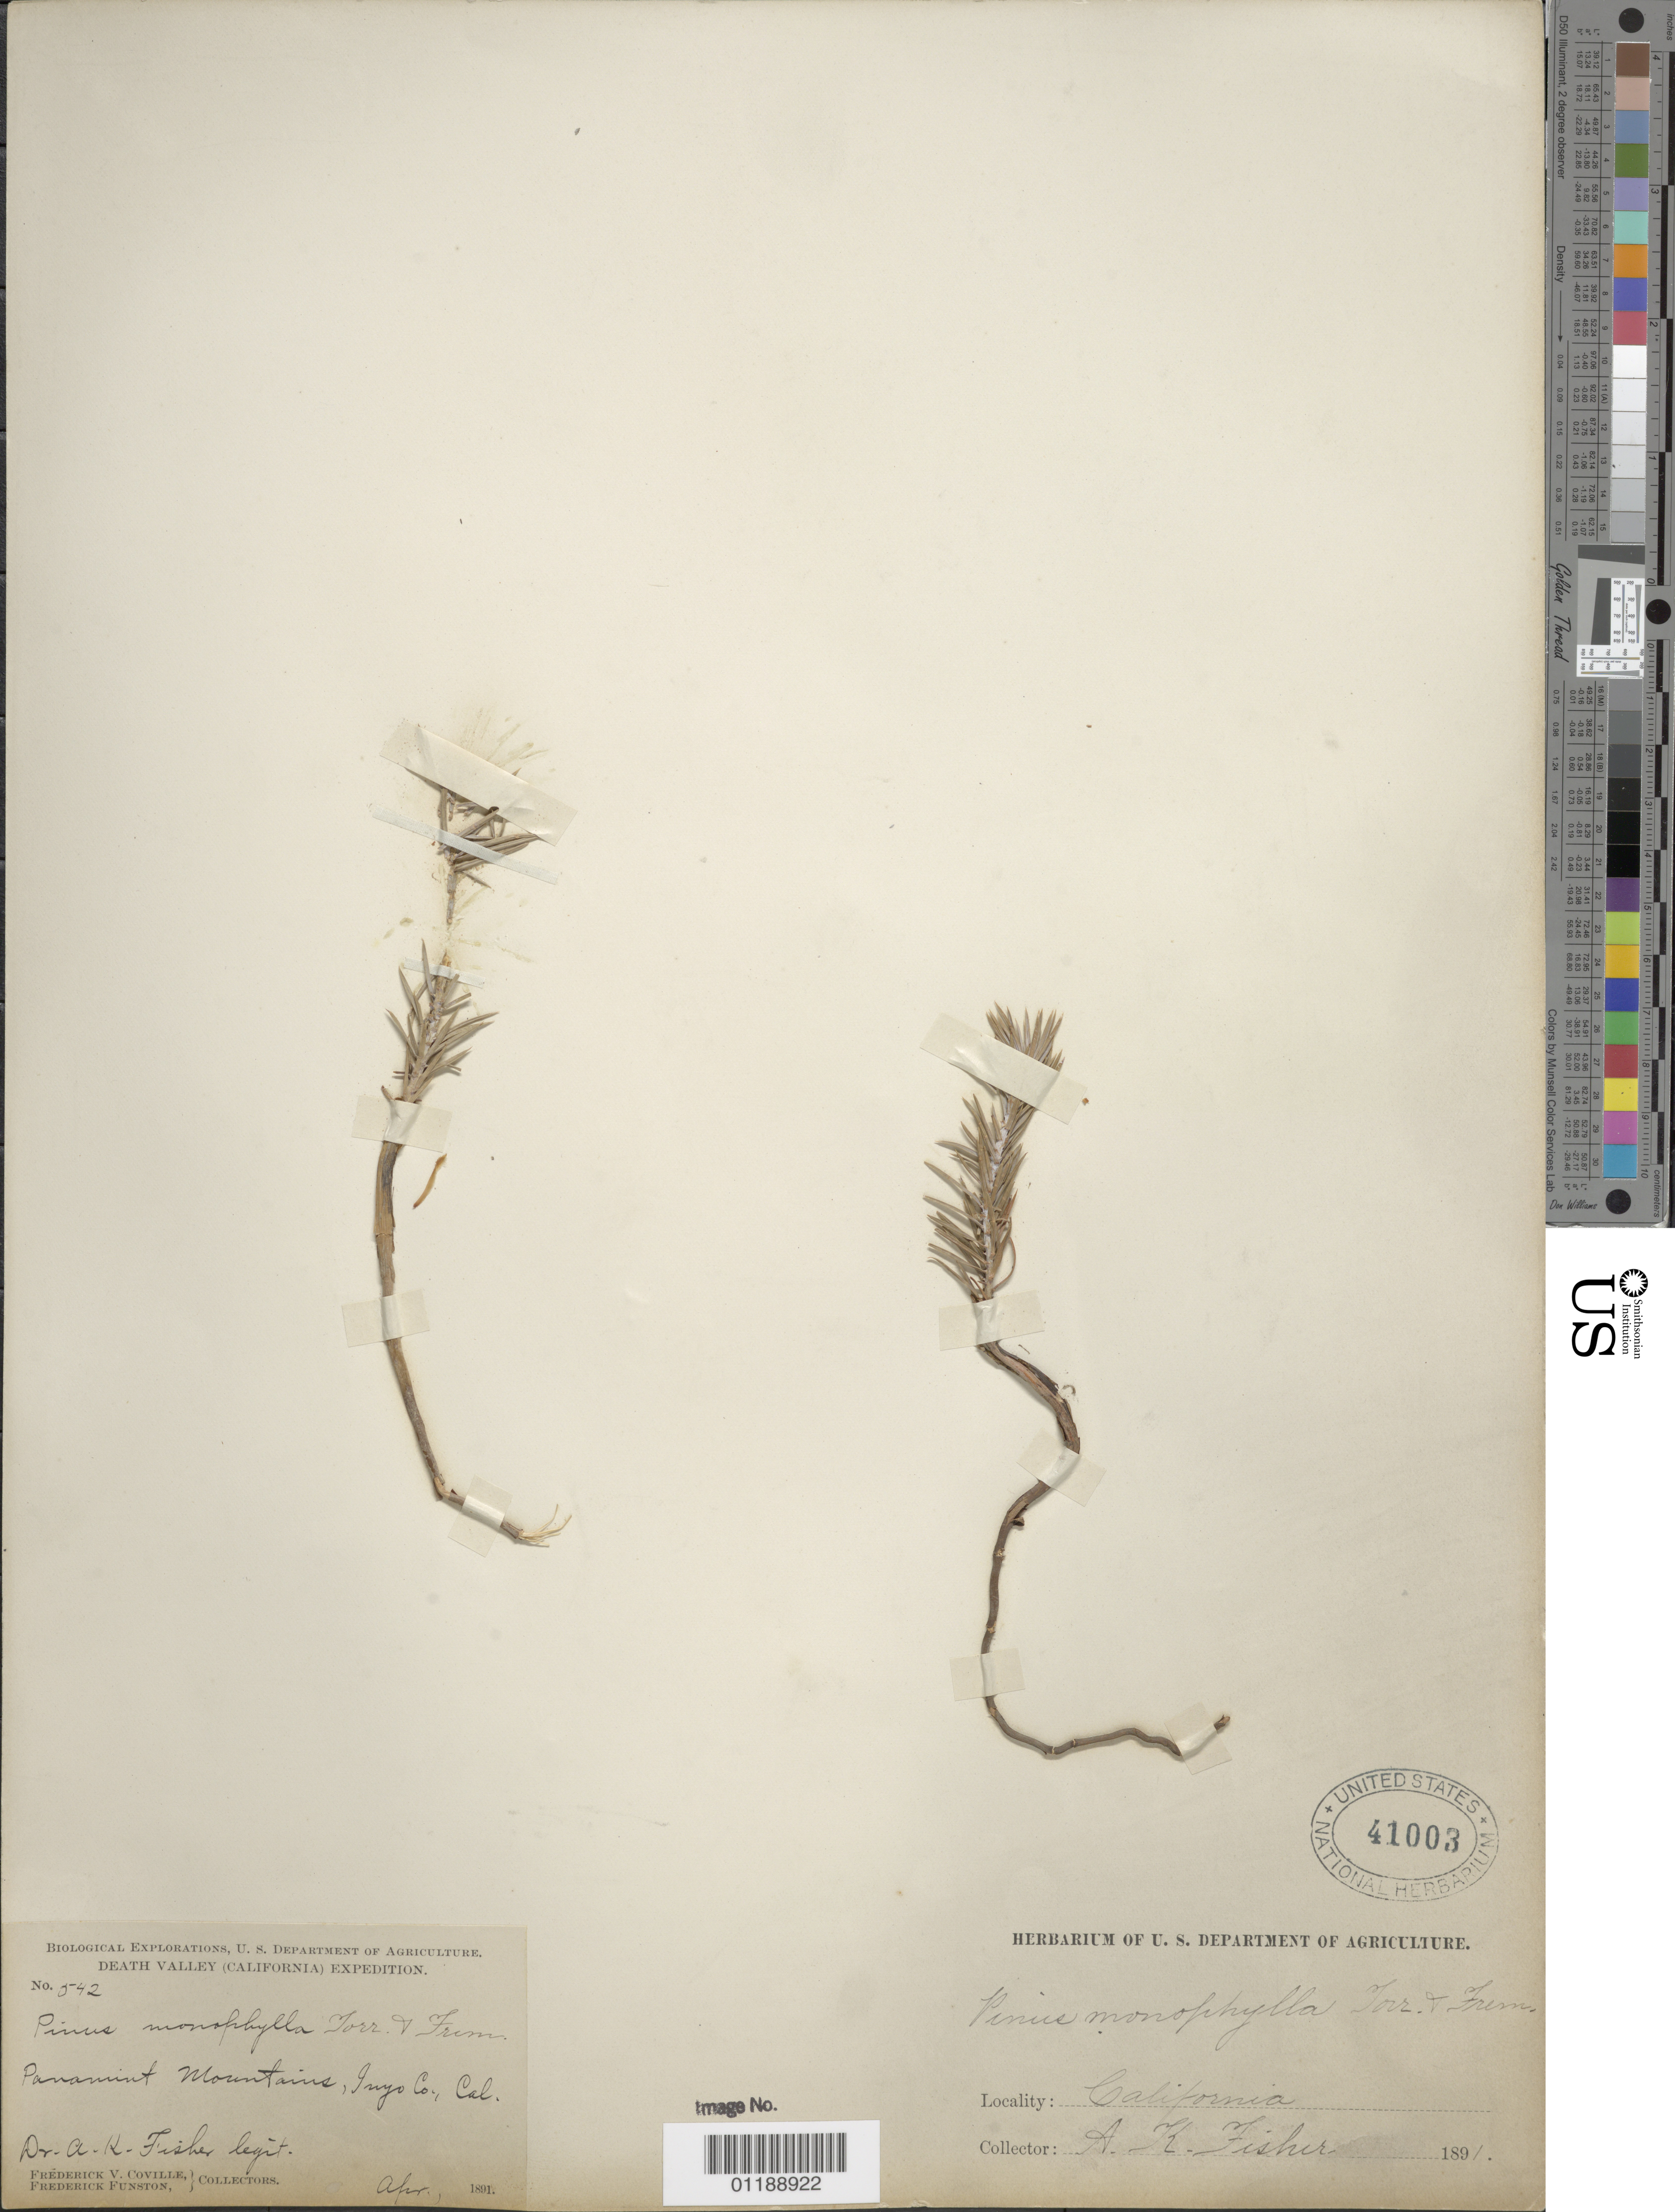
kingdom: Plantae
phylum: Tracheophyta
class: Pinopsida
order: Pinales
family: Pinaceae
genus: Pinus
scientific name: Pinus monophylla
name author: Torr. & Frém.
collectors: A. K. Fisher, F. V. Coville & F. Funston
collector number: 542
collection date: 1891-04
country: United States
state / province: California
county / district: Inyo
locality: Panamint Mts.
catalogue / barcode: US 41003